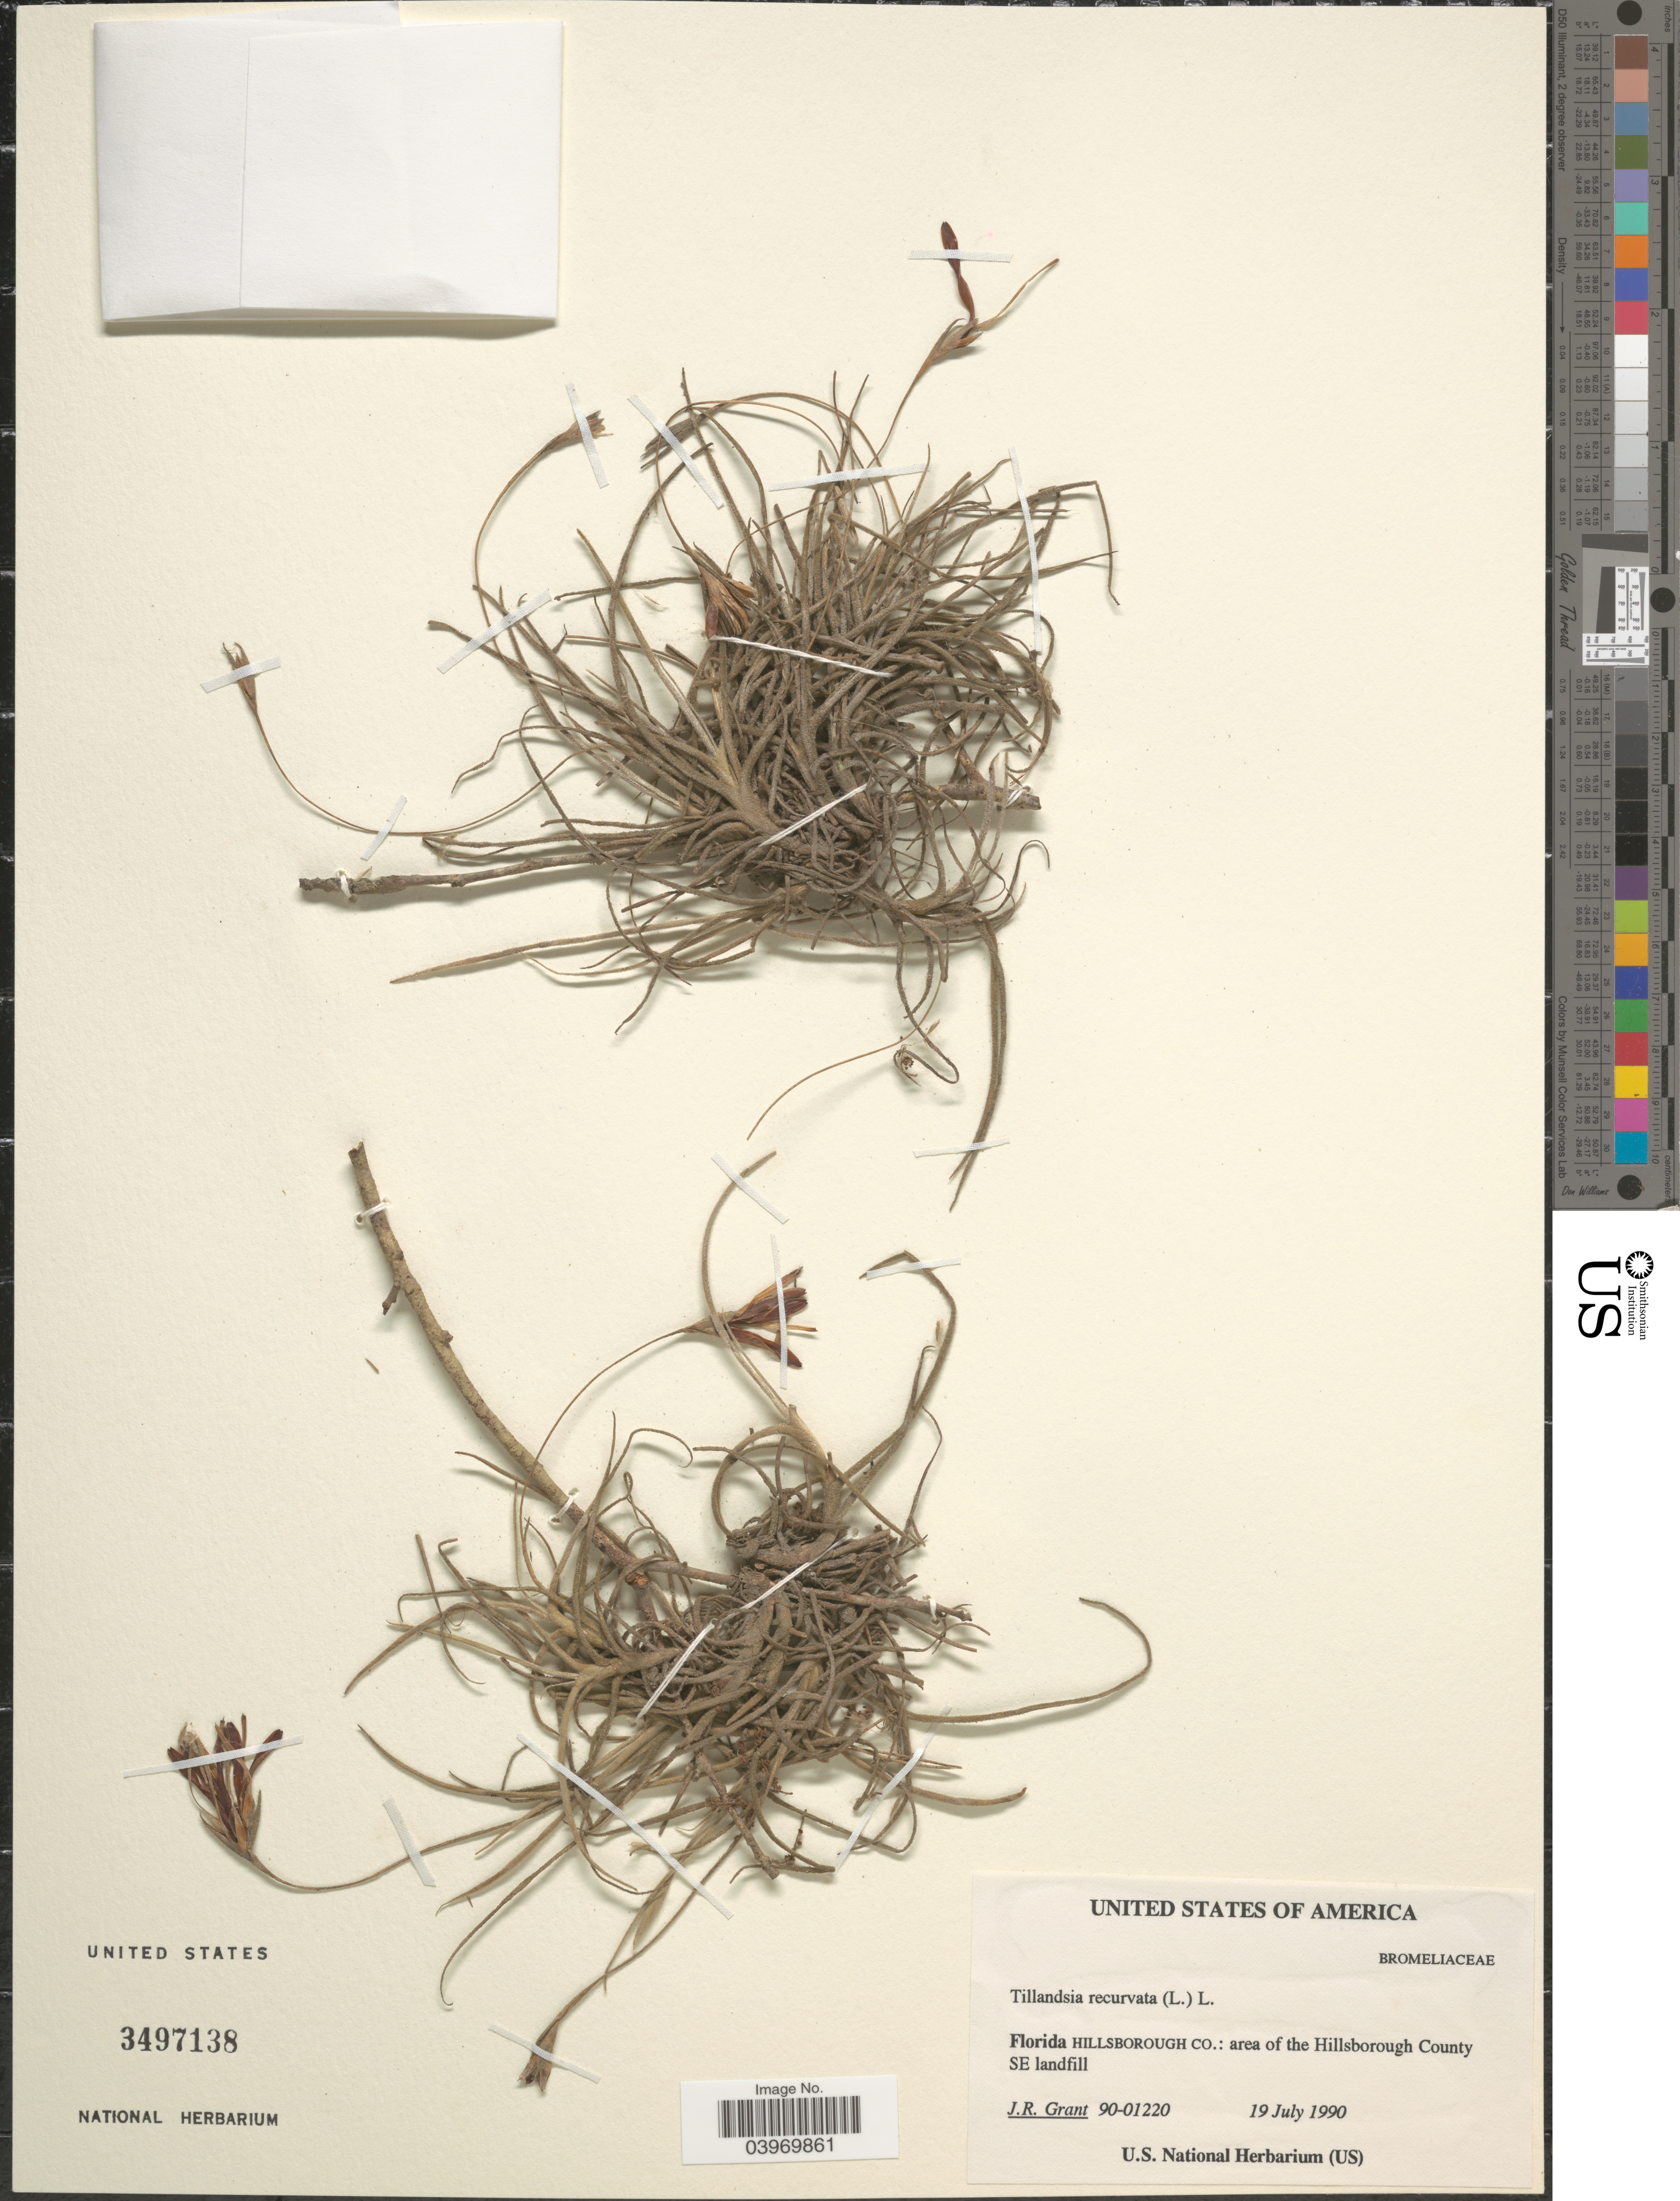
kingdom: Plantae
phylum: Tracheophyta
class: Liliopsida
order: Poales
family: Bromeliaceae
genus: Tillandsia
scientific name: Tillandsia recurvata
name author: L.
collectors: J. Grant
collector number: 90-01220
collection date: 1990-07-19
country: United States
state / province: Florida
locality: Hillsborough Co.: area of the Hillsborough County SE landfill.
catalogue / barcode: US 3497138